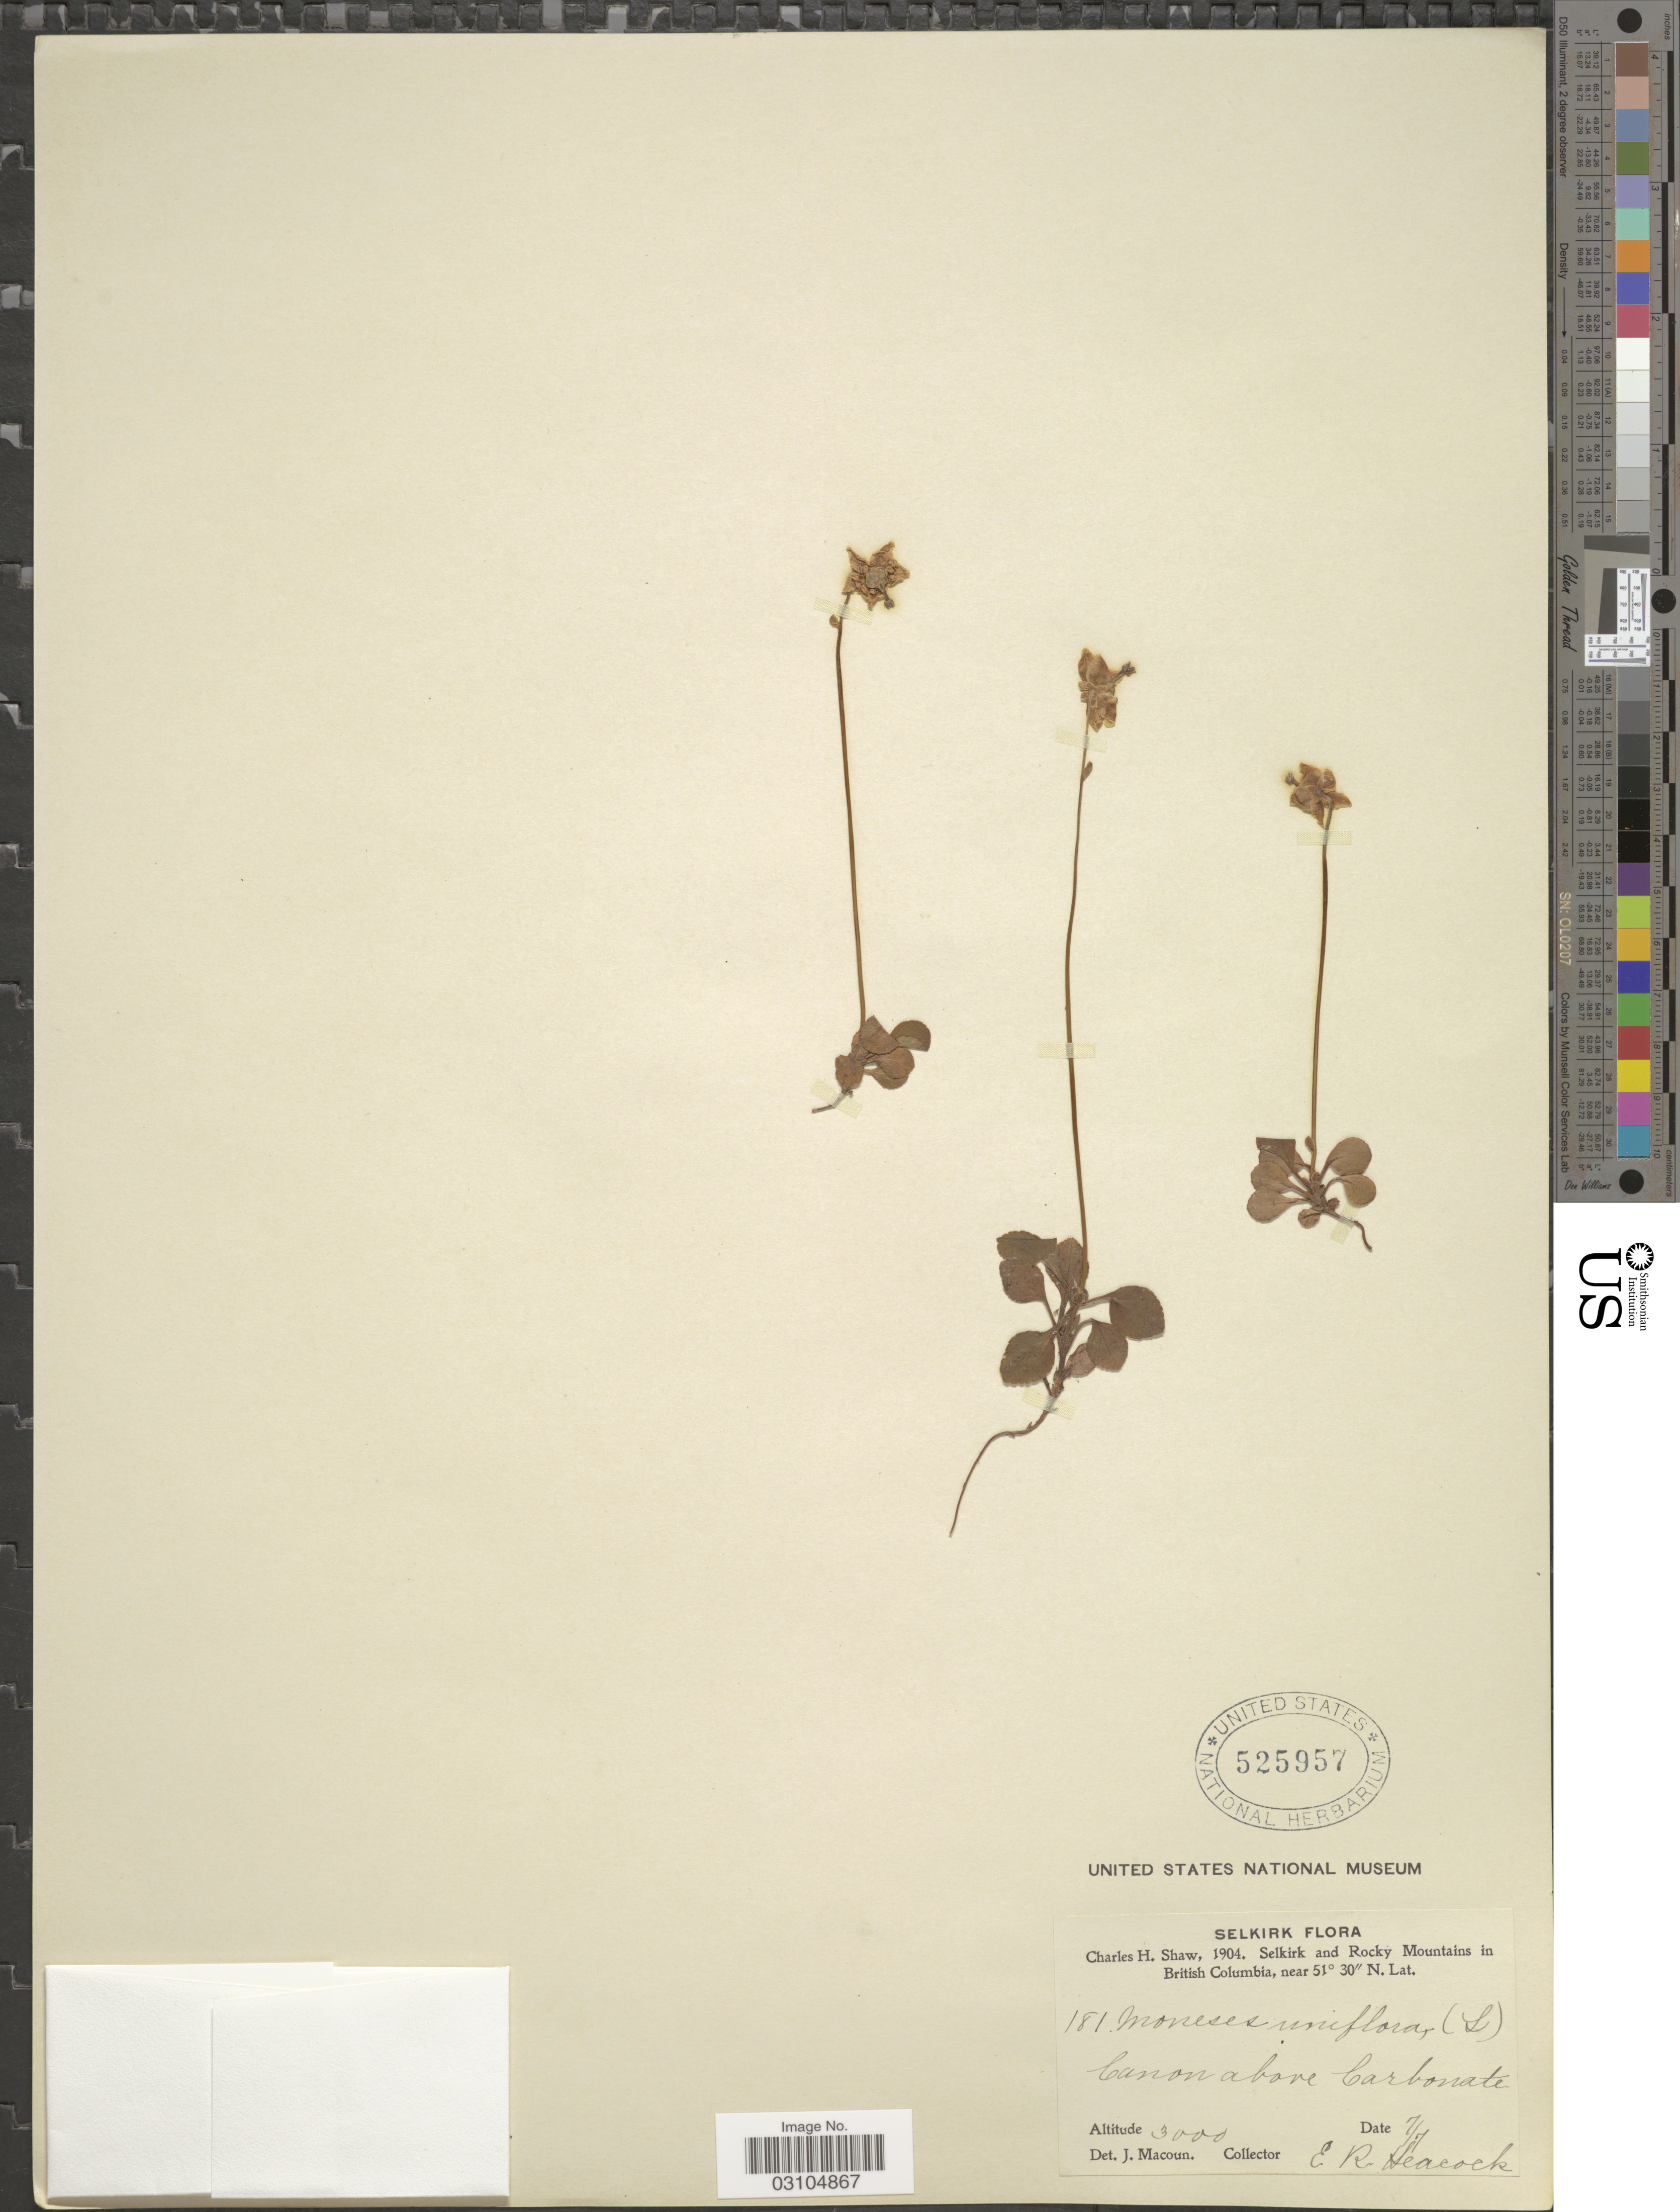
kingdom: Plantae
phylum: Tracheophyta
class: Magnoliopsida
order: Ericales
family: Ericaceae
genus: Moneses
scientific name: Moneses uniflora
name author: (L.) A. Gray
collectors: C. H. Shaw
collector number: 181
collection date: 1904-07-07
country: Canada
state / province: British Columbia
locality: Selkirk and Rocky Mountains in British Columbia, Canon above Carbonate.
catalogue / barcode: US 525957